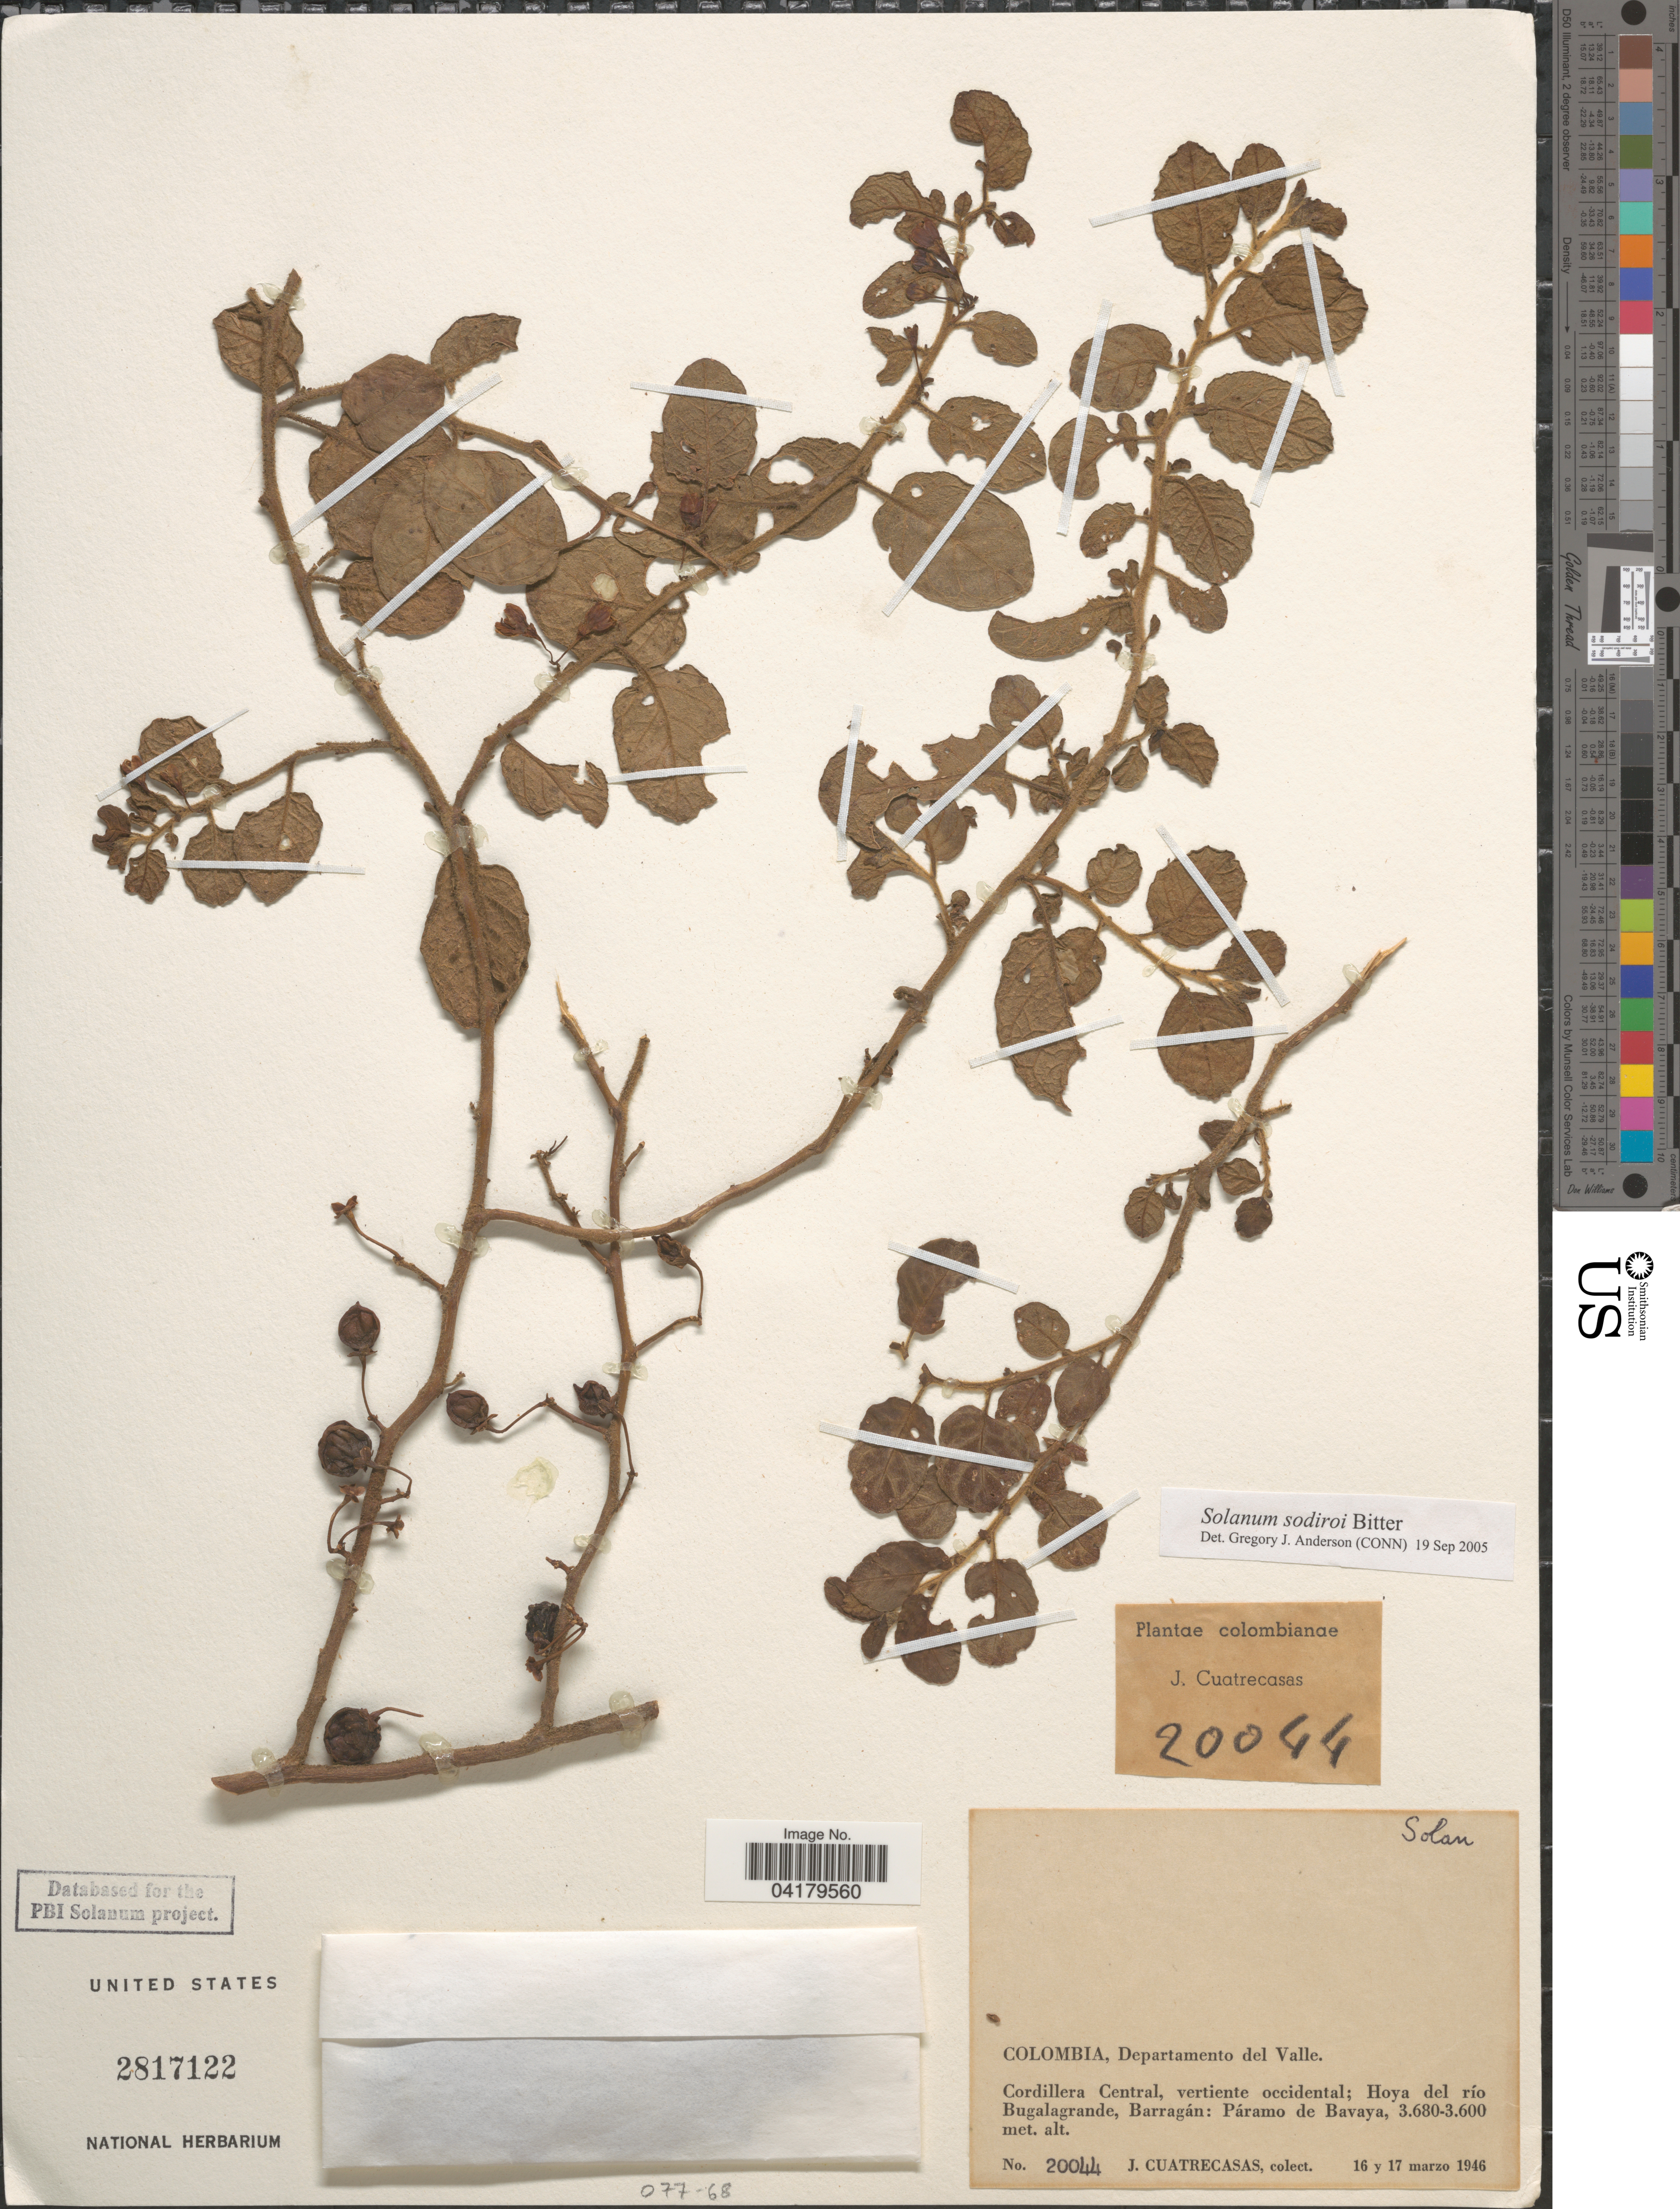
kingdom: Plantae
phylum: Tracheophyta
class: Magnoliopsida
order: Solanales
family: Solanaceae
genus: Solanum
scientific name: Solanum sodiroi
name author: Bitter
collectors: J. Cuatrecasas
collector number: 20044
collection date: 1946-03-16/1946-03-17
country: Colombia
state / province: Valle del Cauca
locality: Departamento del Valle. Cordillera Central, vertiente occidental; Hoya del río Bugalagrande, Barragán: Páramo de Bavaya.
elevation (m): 3600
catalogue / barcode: US 2817122